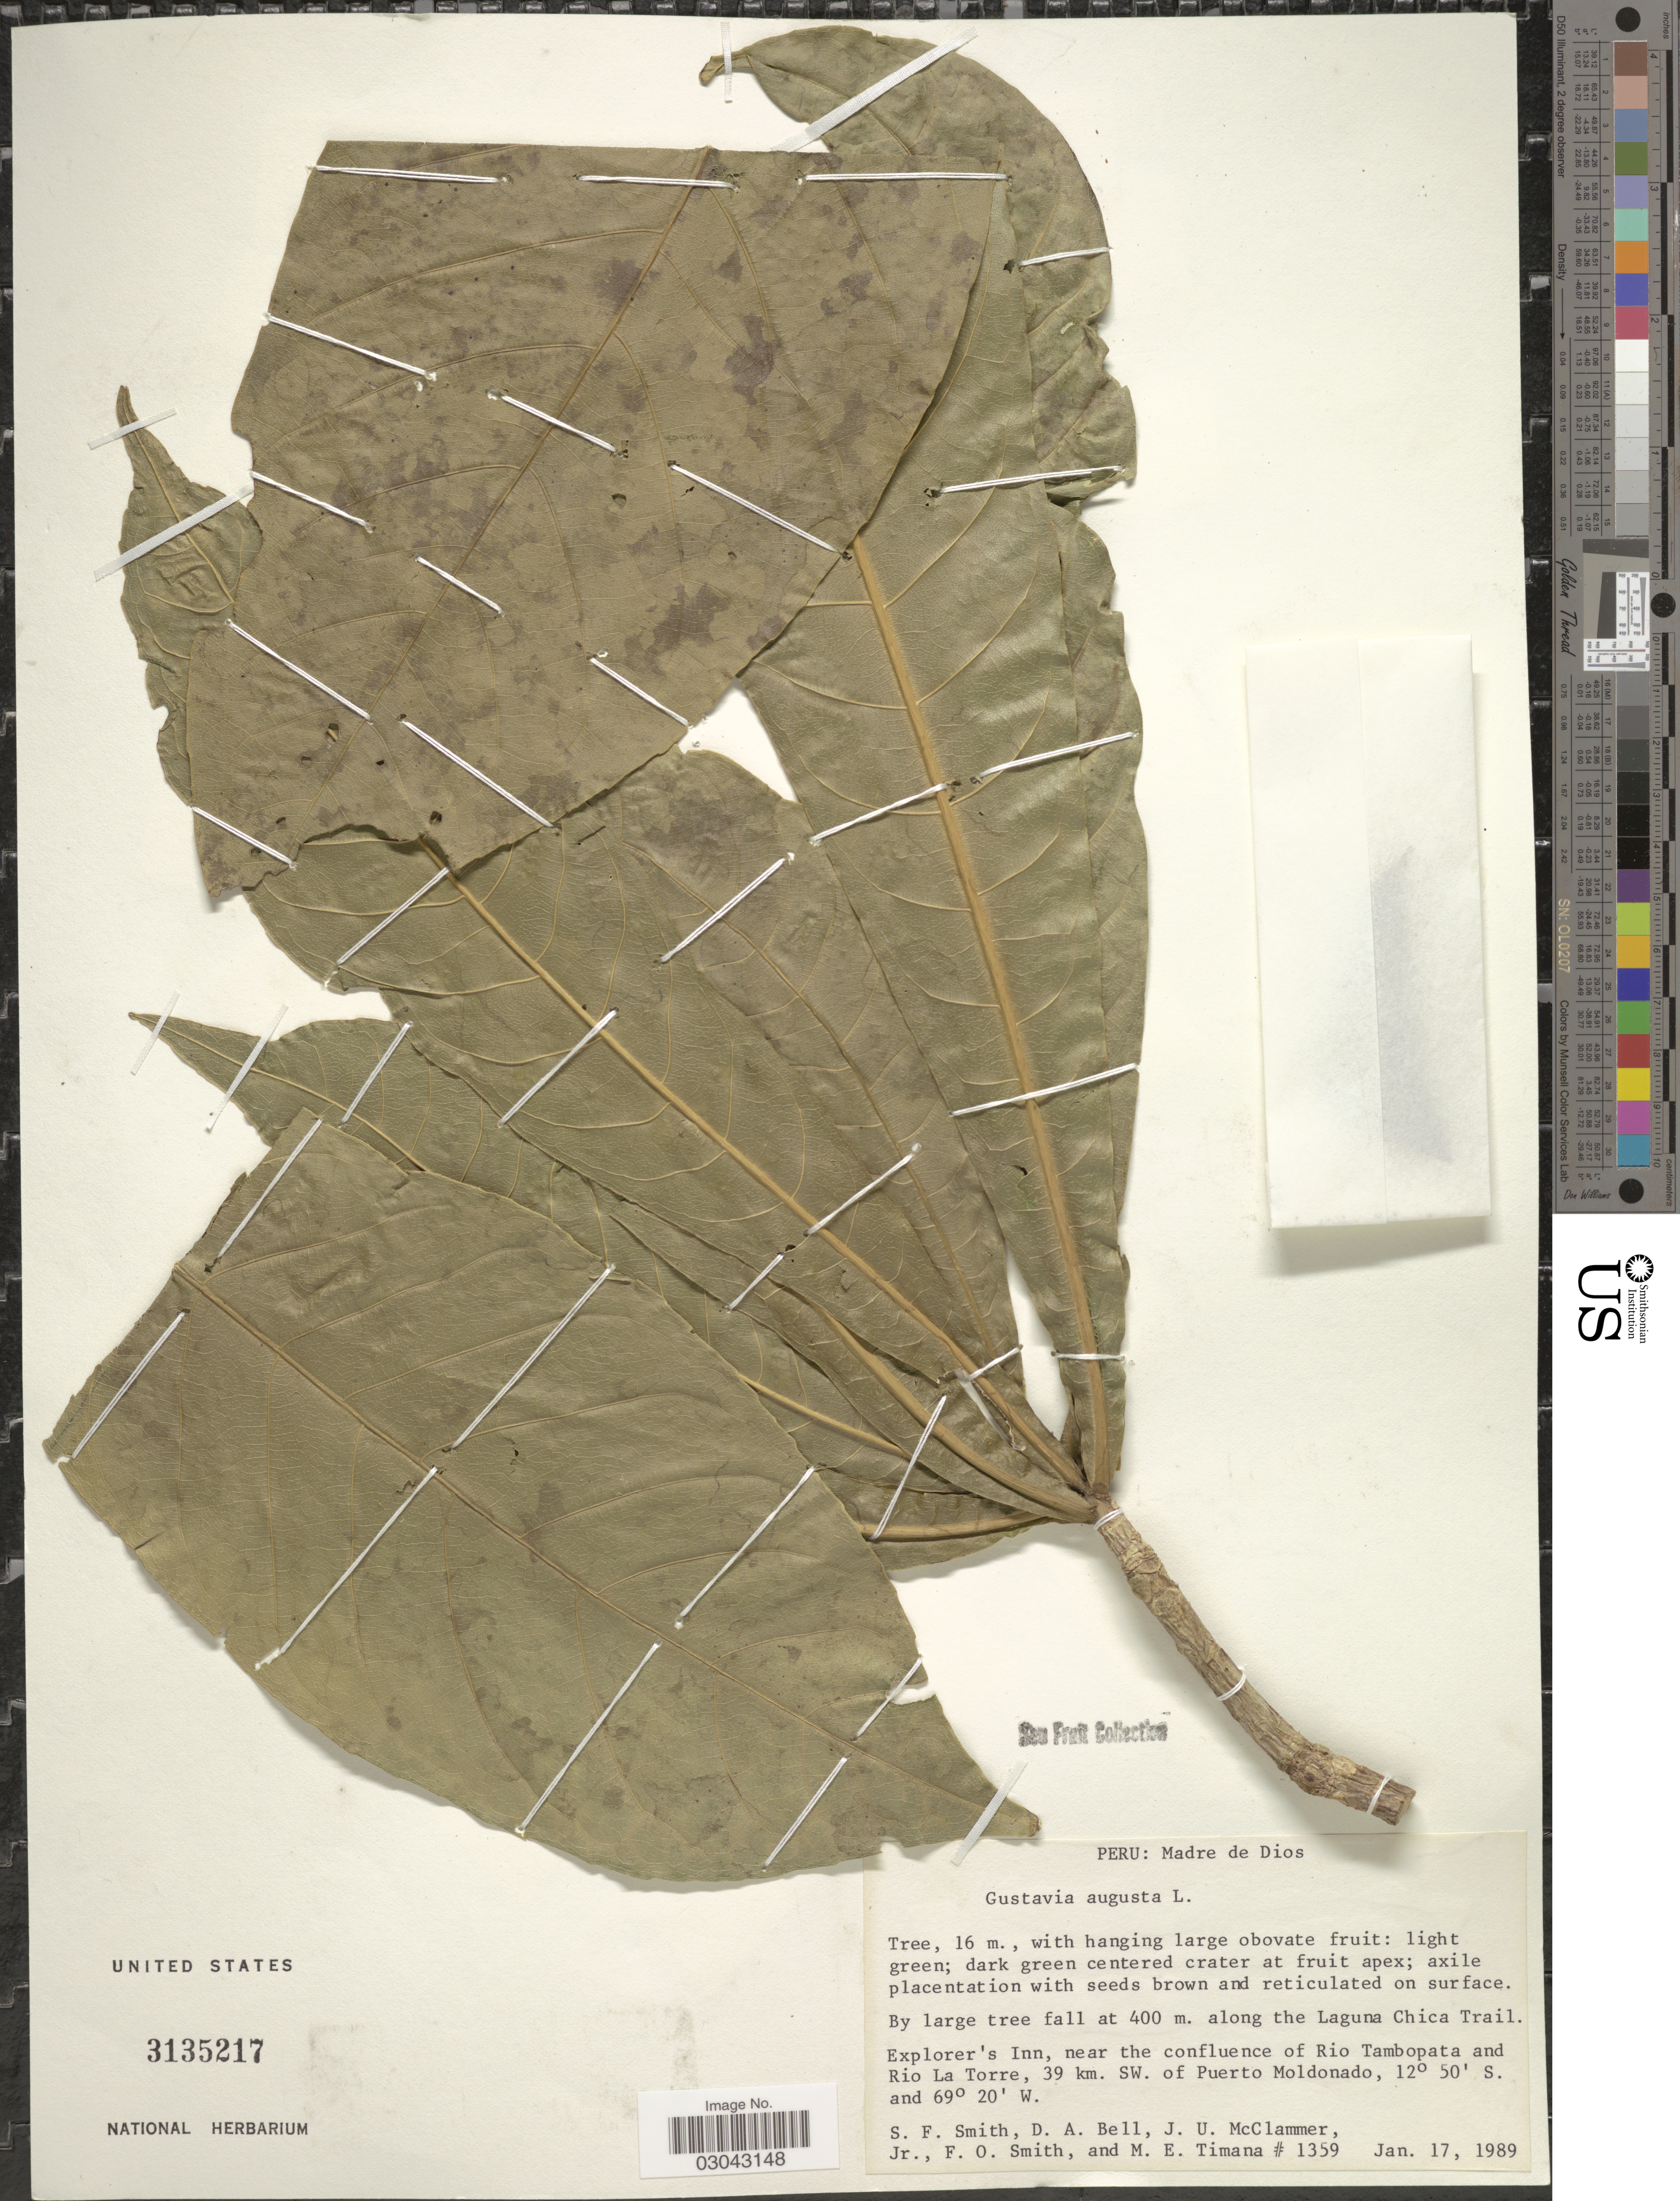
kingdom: Plantae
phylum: Tracheophyta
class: Magnoliopsida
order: Ericales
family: Lecythidaceae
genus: Gustavia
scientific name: Gustavia augusta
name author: L.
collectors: S.F. Smith, D. A. Bell, J. McClammer Jr. & F. Smith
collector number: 1359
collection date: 1989-01-17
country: Peru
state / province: Madre de Dios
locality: Along the Laguna Chica Trail, Explorer's Inn, near the confluence of Rio Tambopata and Rio La Torre, 39 km. SW. of Puerto Moldonado.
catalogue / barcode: US 3135217